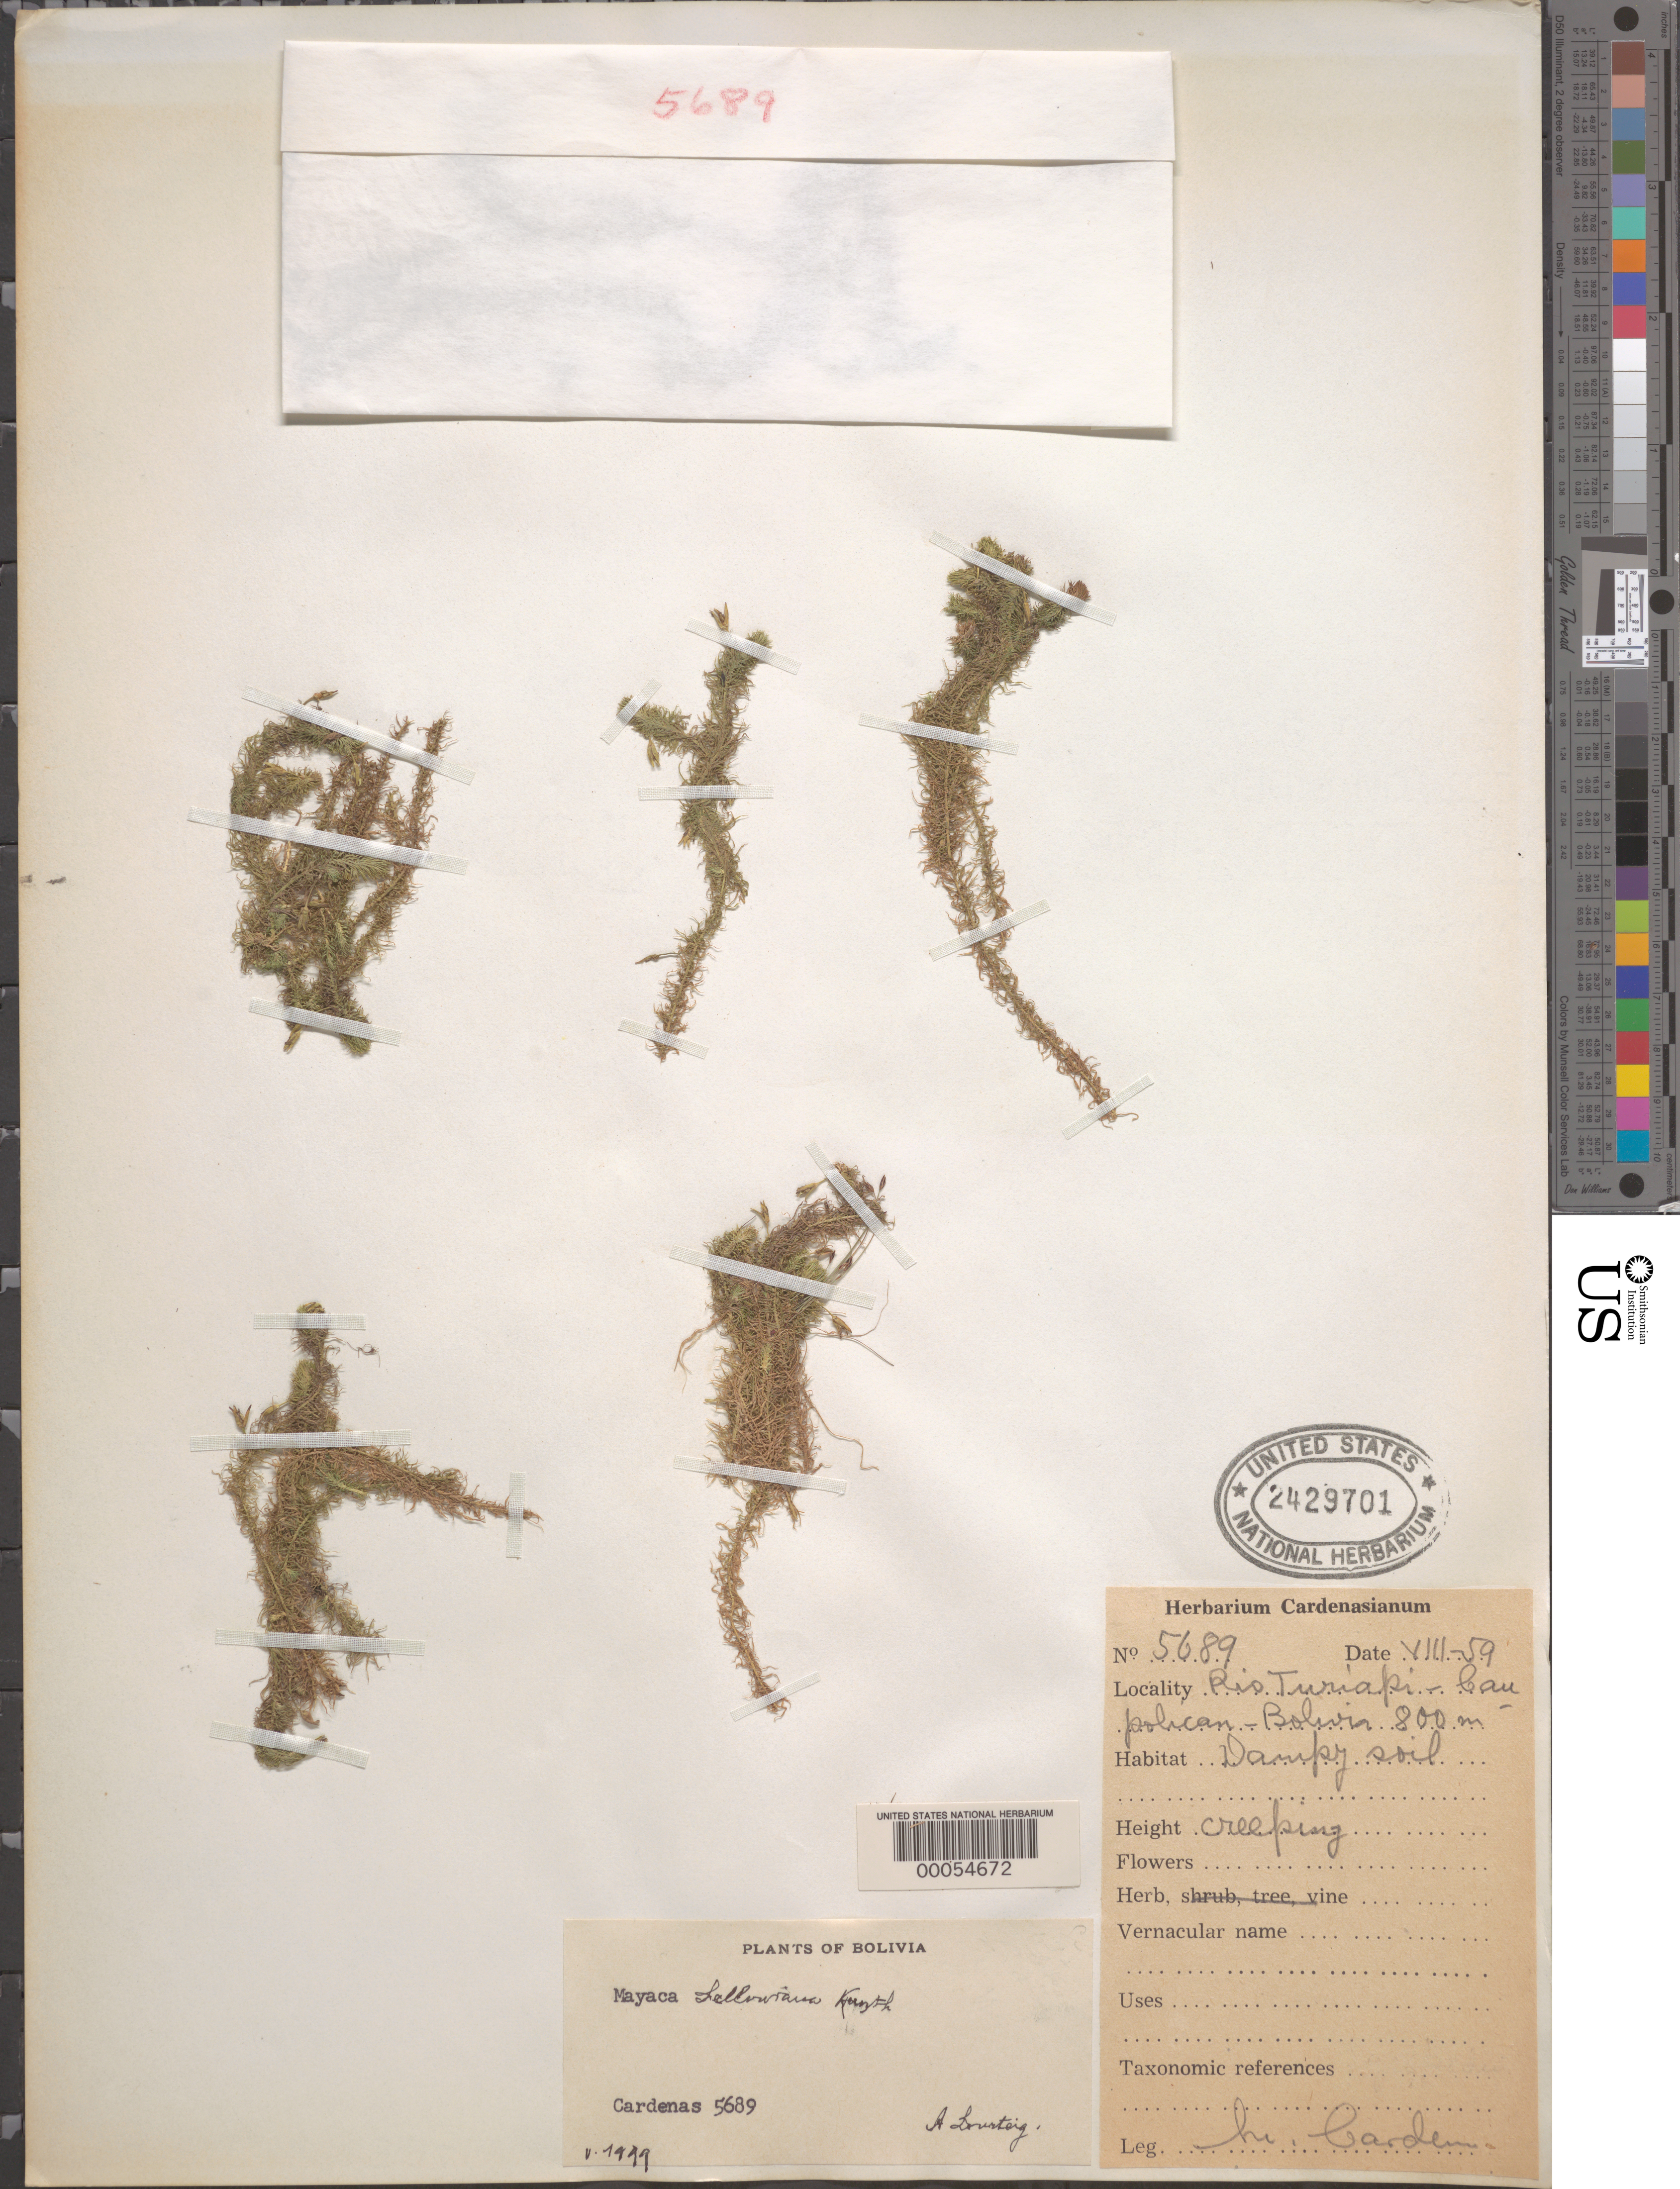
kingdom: Plantae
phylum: Tracheophyta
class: Liliopsida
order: Poales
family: Mayacaceae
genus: Mayaca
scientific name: Mayaca sp.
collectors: M. Cárdenas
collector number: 5689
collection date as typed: Aug 1959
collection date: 1959-08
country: Bolivia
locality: Mapiri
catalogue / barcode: US 2429701